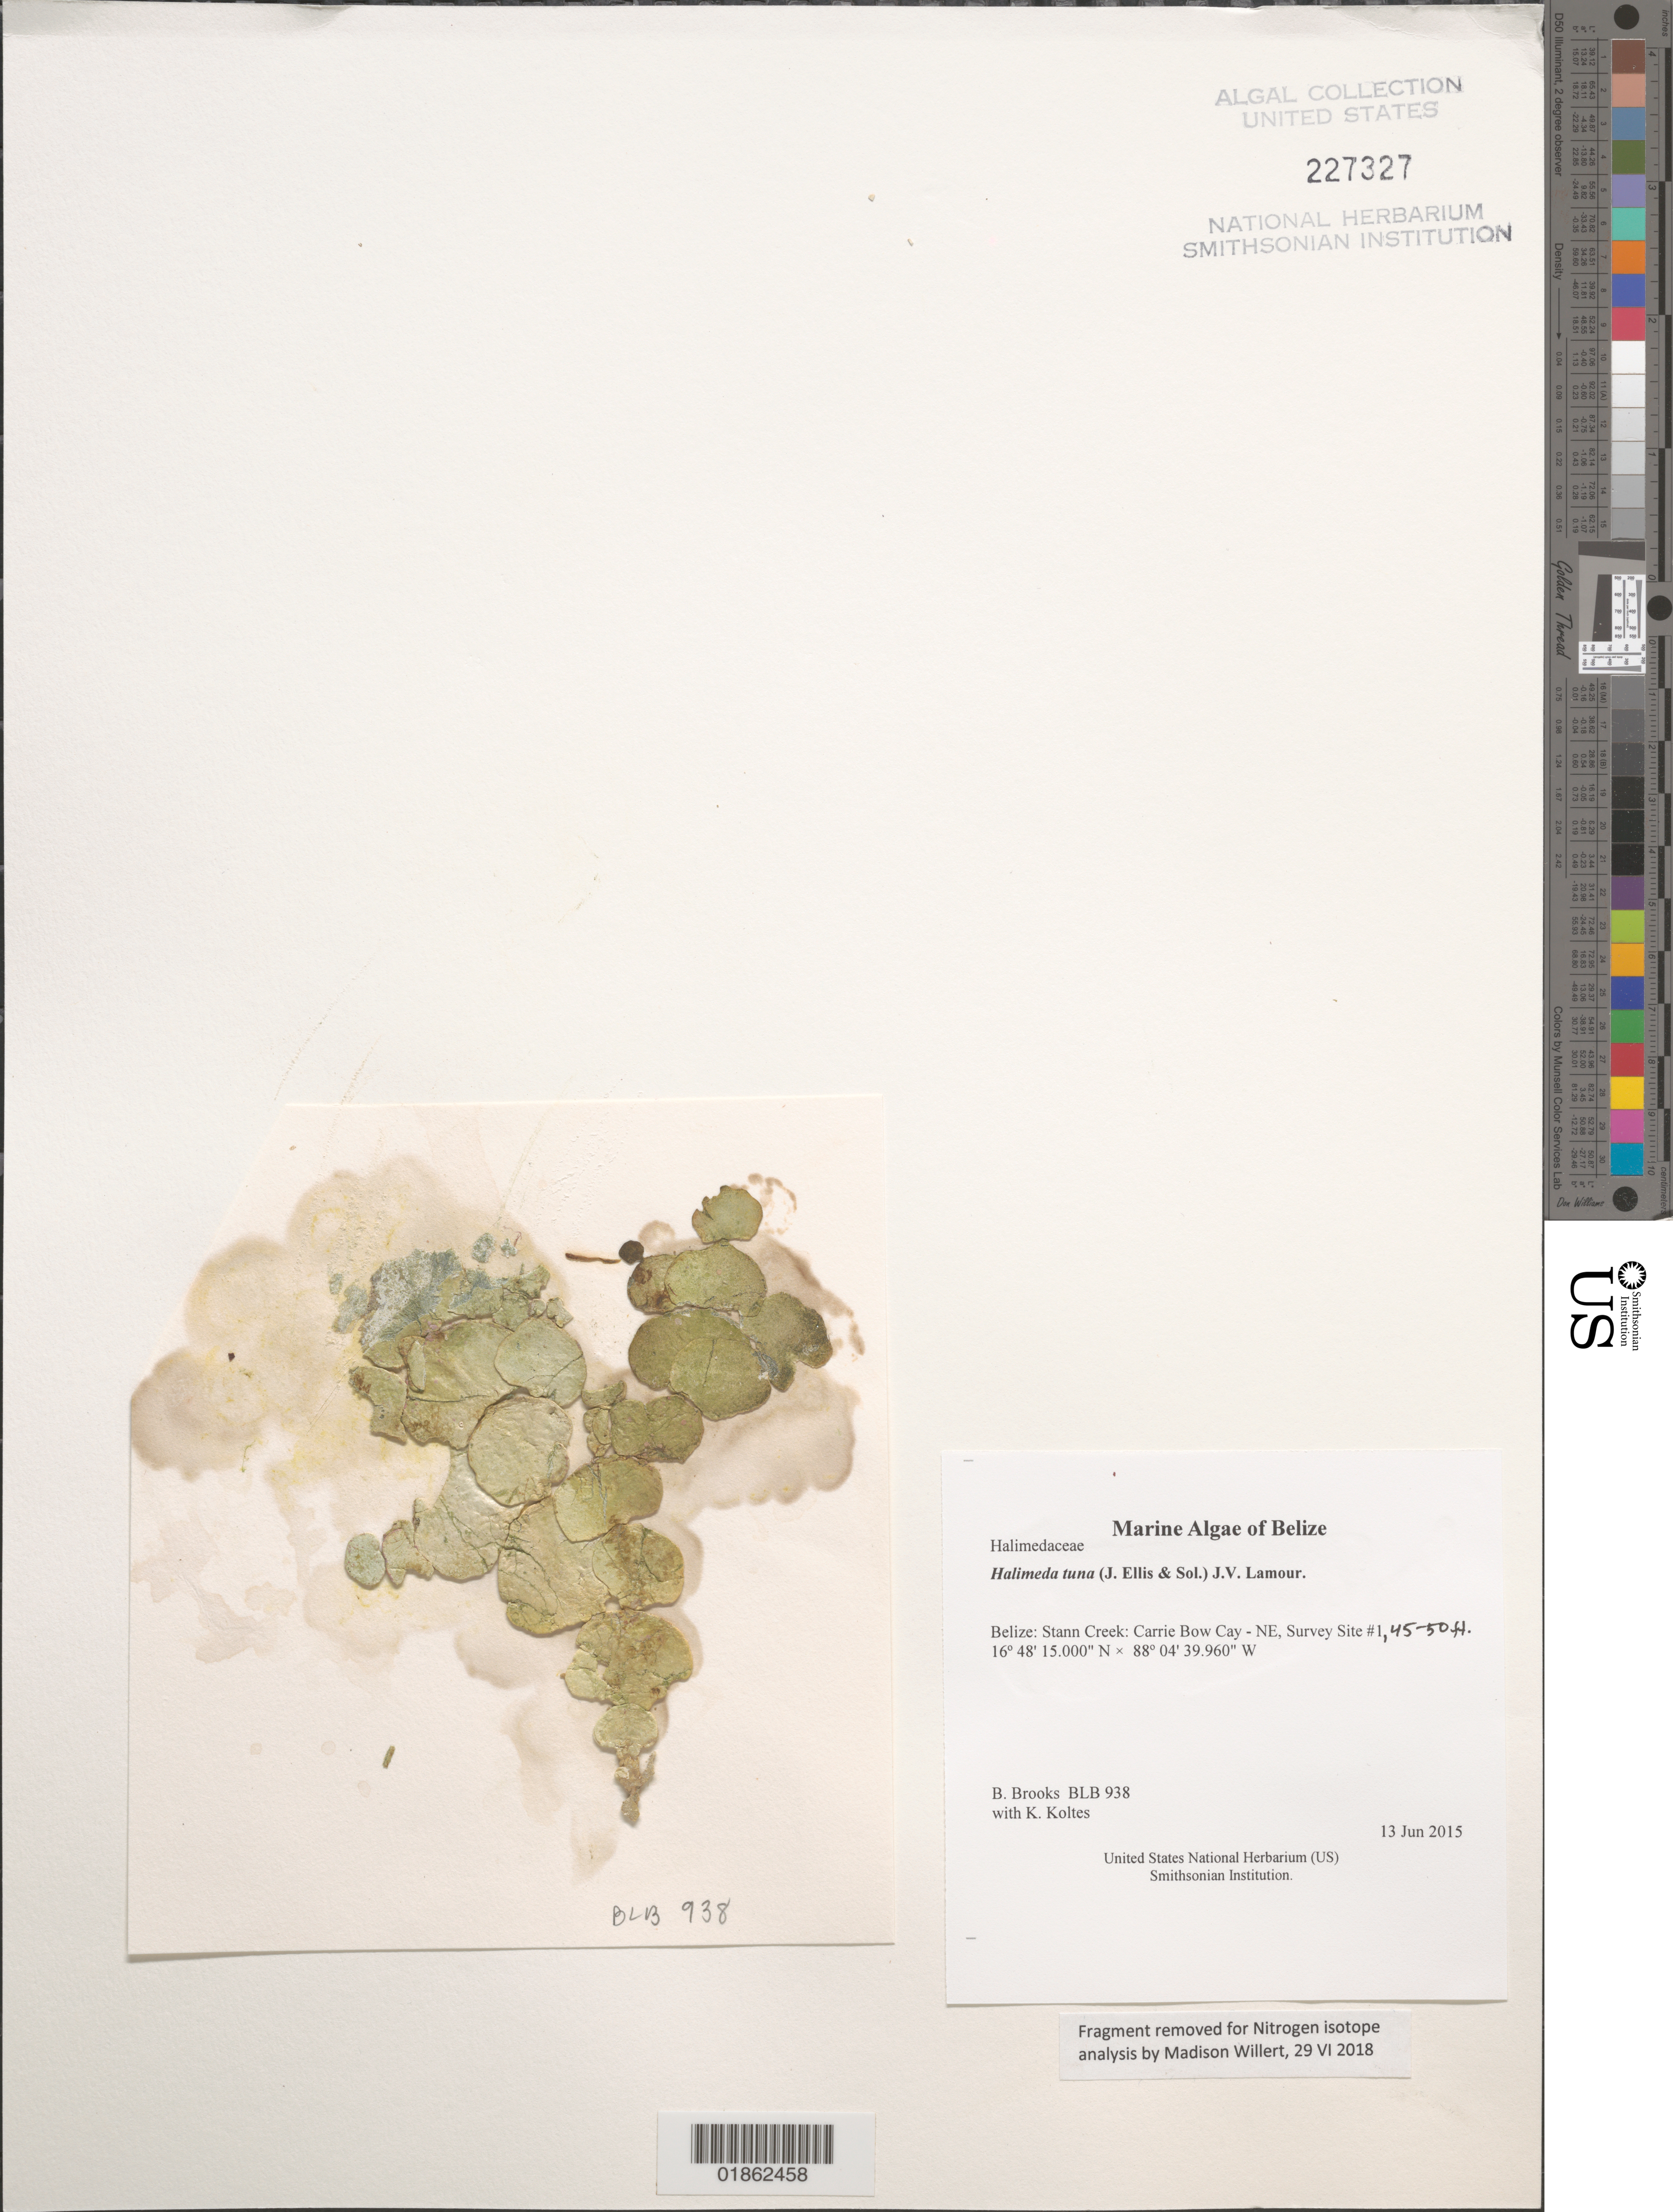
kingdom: Plantae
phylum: Chlorophyta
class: Ulvophyceae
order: Bryopsidales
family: Halimedaceae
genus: Halimeda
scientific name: Halimeda discoidea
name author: Decne.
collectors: B. Brooks & K. Koltes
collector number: BLB 938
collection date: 2015-06-13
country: Belize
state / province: Stann Creek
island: Carrie Bow Cay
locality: Carrie Bow Cay - NE, Survey Site #1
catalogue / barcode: US 227327